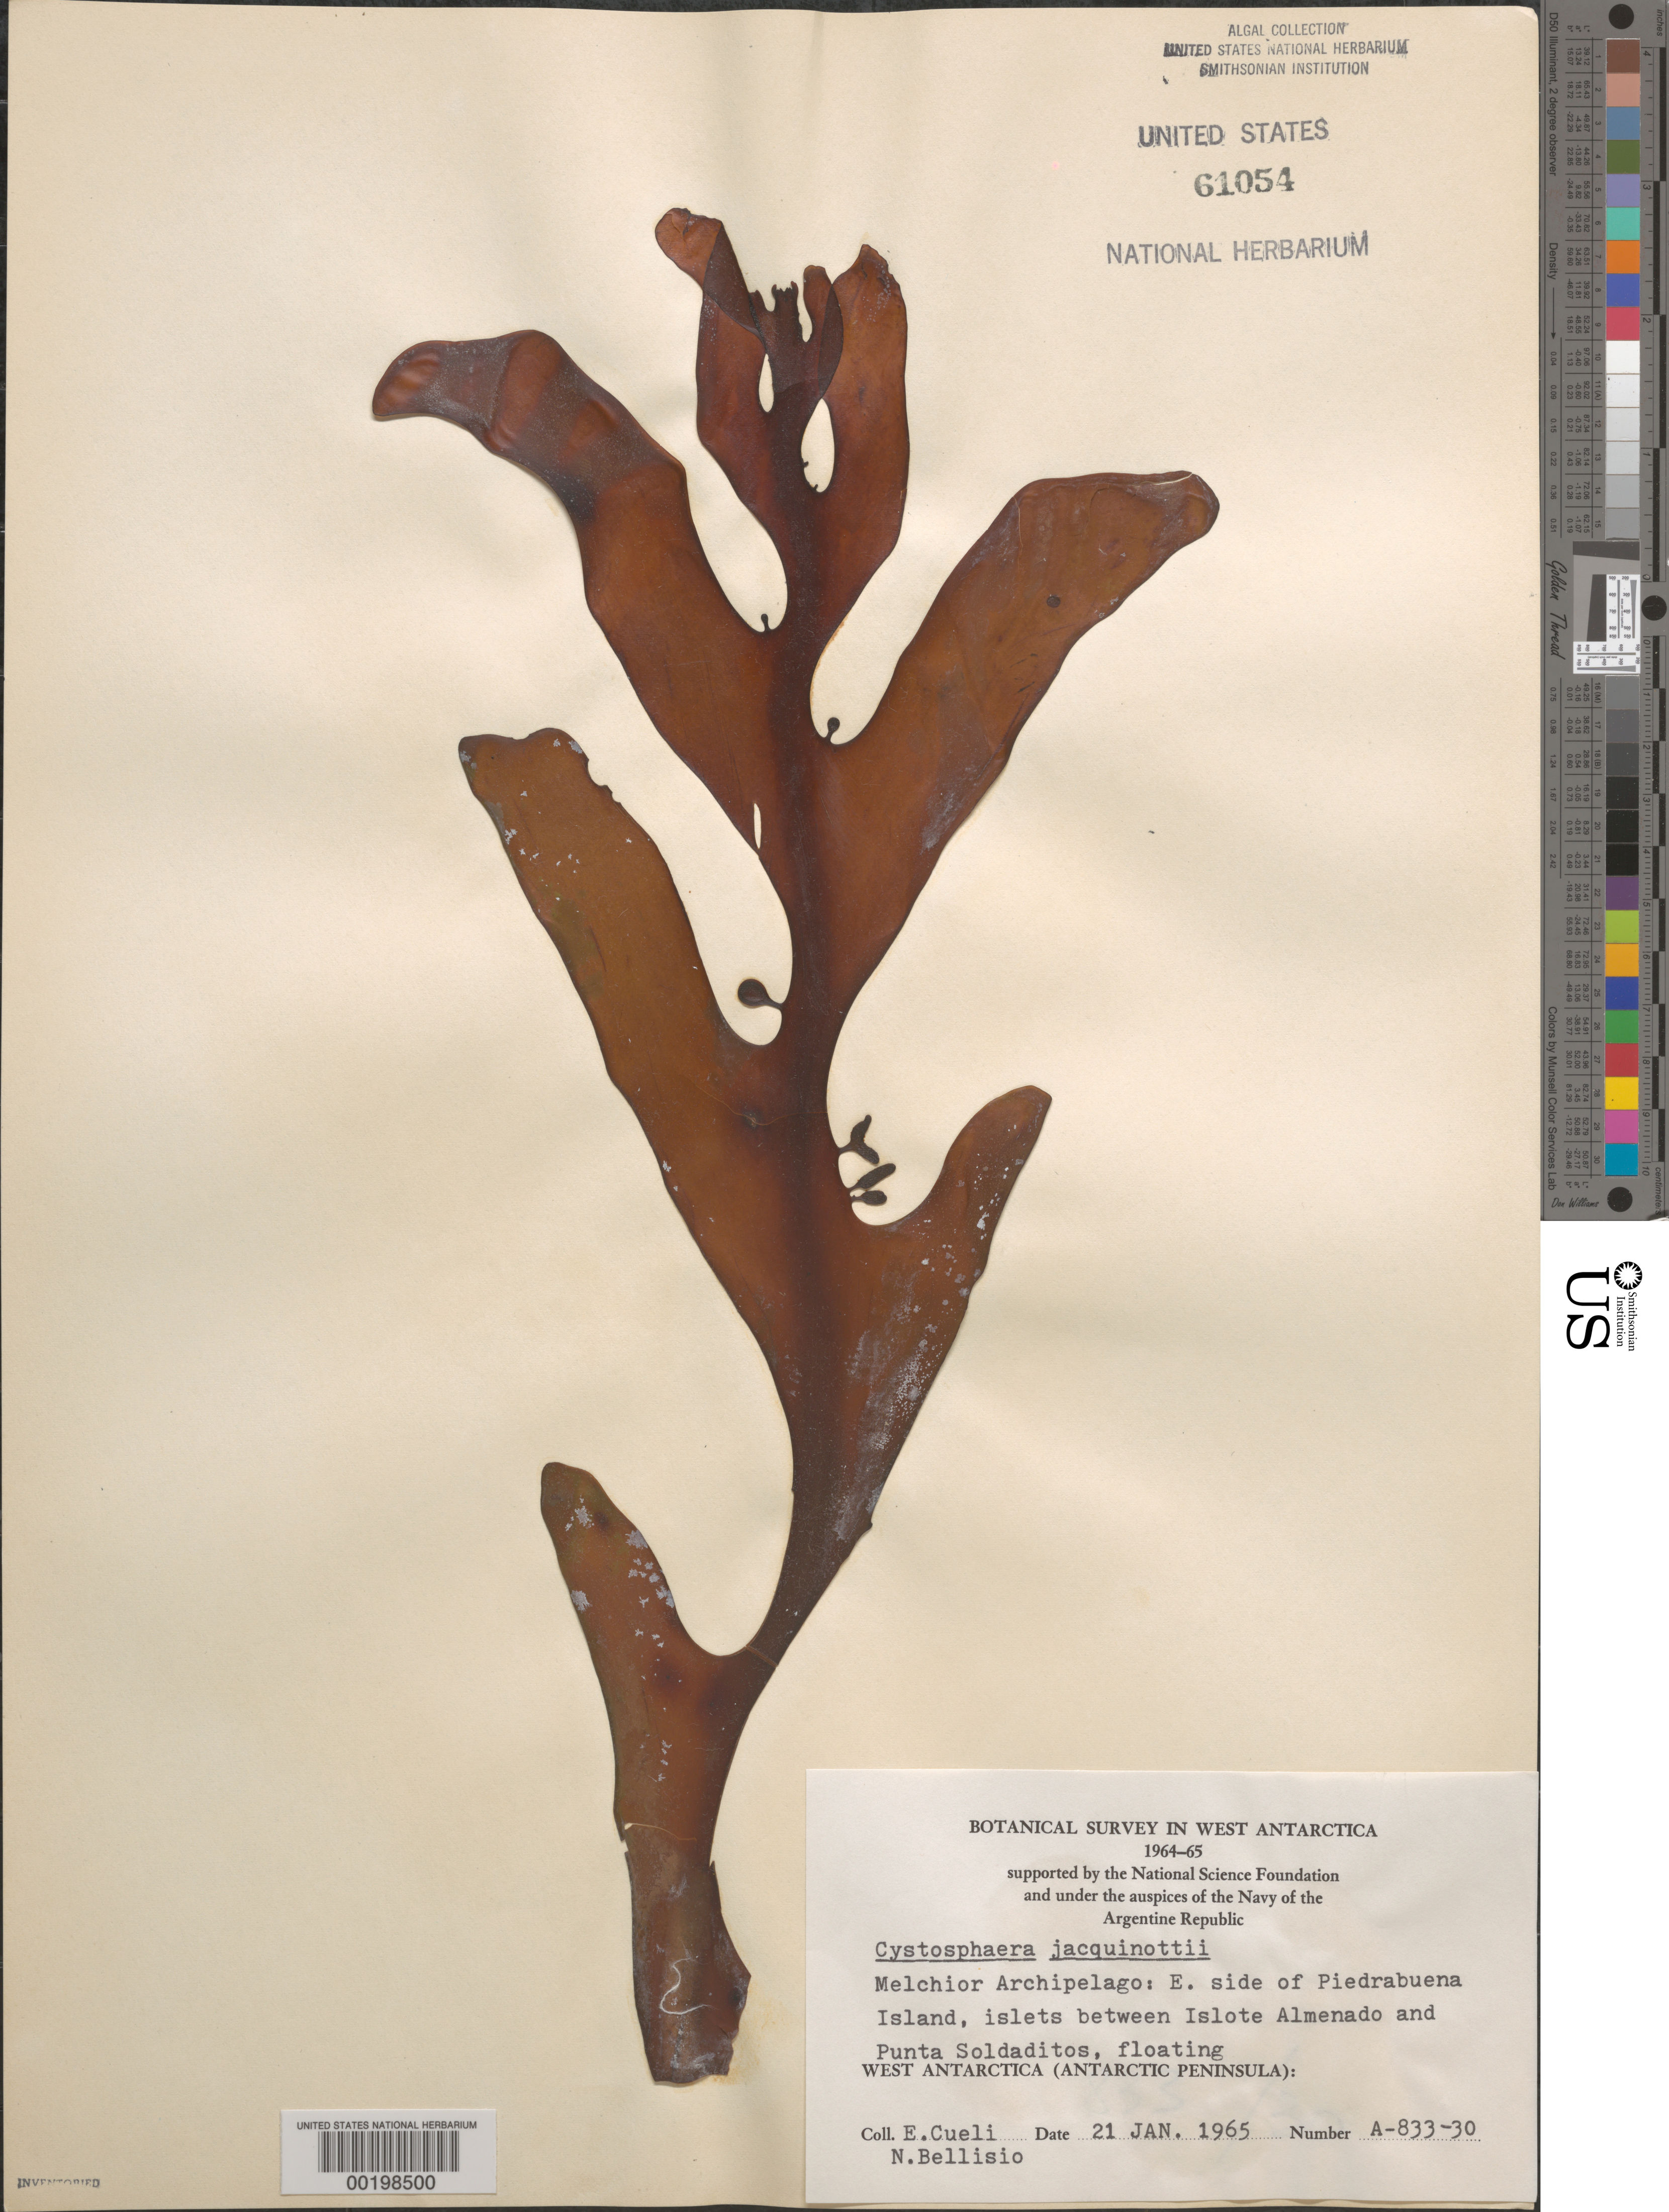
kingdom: Chromista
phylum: Ochrophyta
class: Phaeophyceae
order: Fucales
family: Seirococcaceae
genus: Cystosphaera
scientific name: Cystosphaera jacquinotii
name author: (Montagne) Skottsberg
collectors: E. Cueli & N. Bellisio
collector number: A-833-30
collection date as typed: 21 Jan 1965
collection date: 1965-01-21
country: Antarctica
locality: Eta Island, islets between Islote Almenado & Punta Soladitos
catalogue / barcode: US 61054